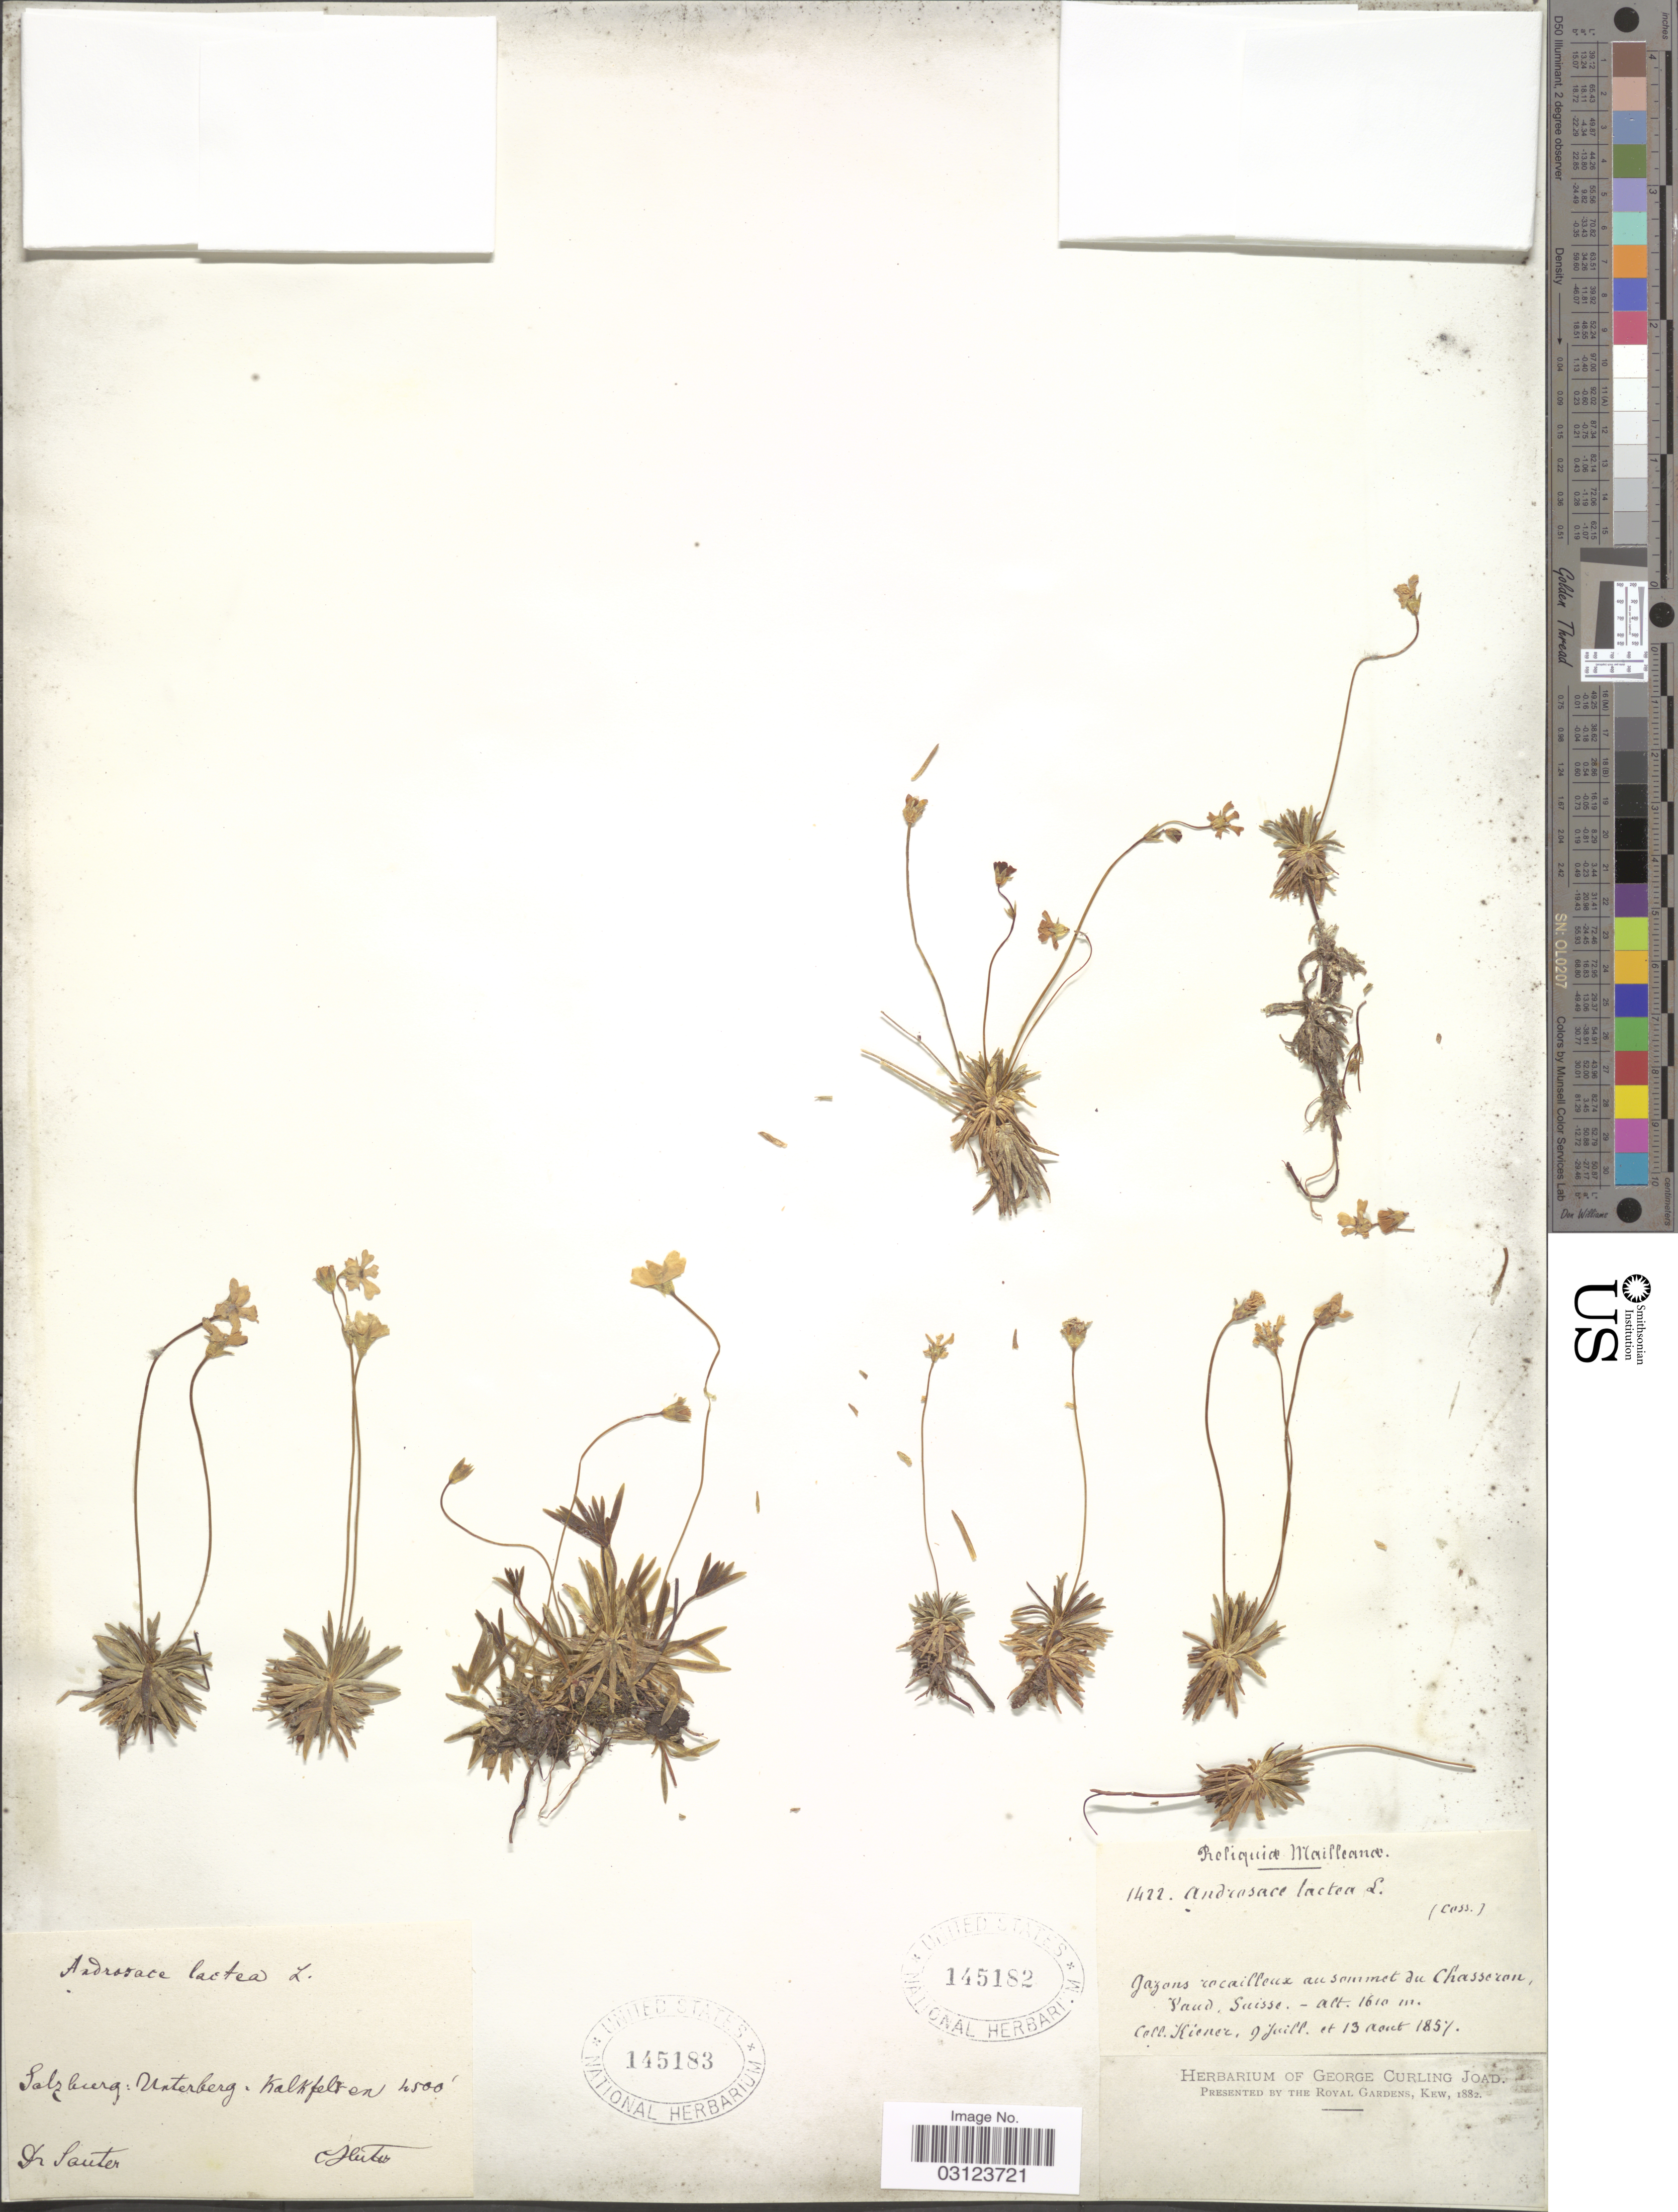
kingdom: Plantae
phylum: Tracheophyta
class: Magnoliopsida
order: Ericales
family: Primulaceae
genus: Androsace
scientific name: Androsace lactea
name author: L.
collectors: -. Sauter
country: Austria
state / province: Salzburg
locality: Unterberg.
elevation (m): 1372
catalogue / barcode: US 145183-2